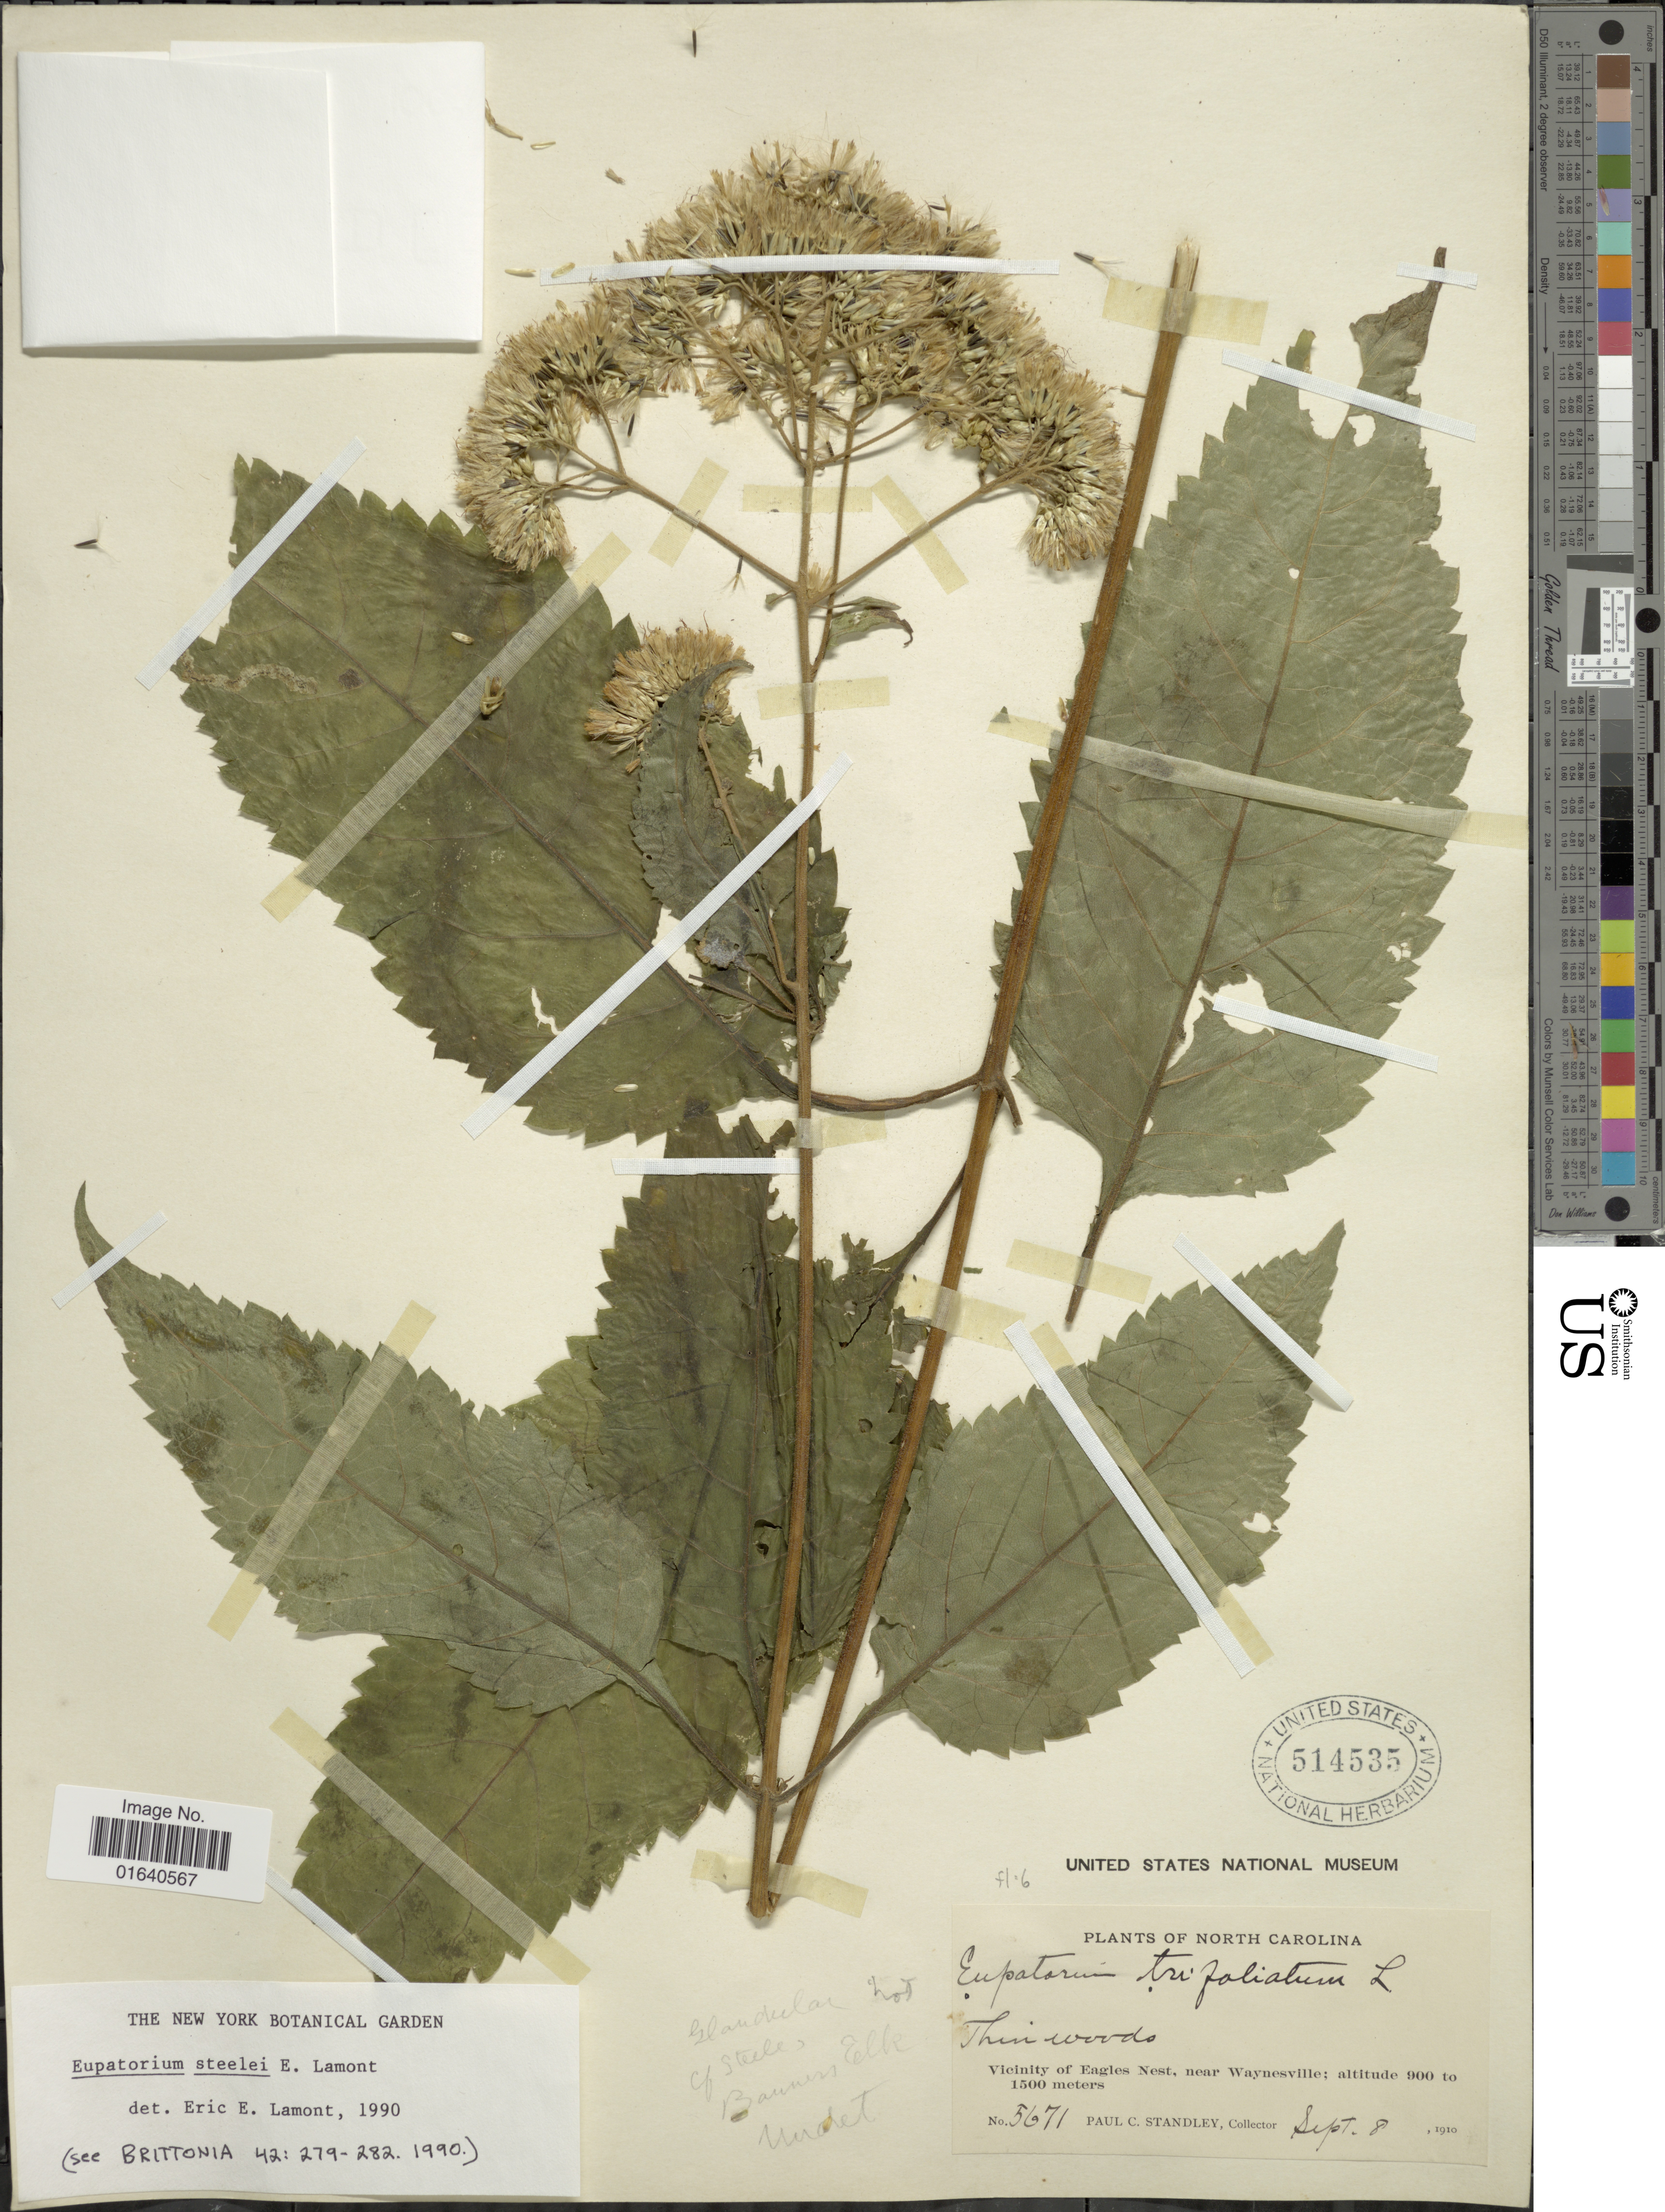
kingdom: Plantae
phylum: Tracheophyta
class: Magnoliopsida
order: Asterales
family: Asteraceae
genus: Eupatorium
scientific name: Eupatorium steelei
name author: E.E. Lamont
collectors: P. C. Standley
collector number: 5671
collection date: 1910-09-08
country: United States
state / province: North Carolina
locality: Thin woods, Vicinity of Eagles Nes, near Waynesville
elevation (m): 900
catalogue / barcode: US 514535